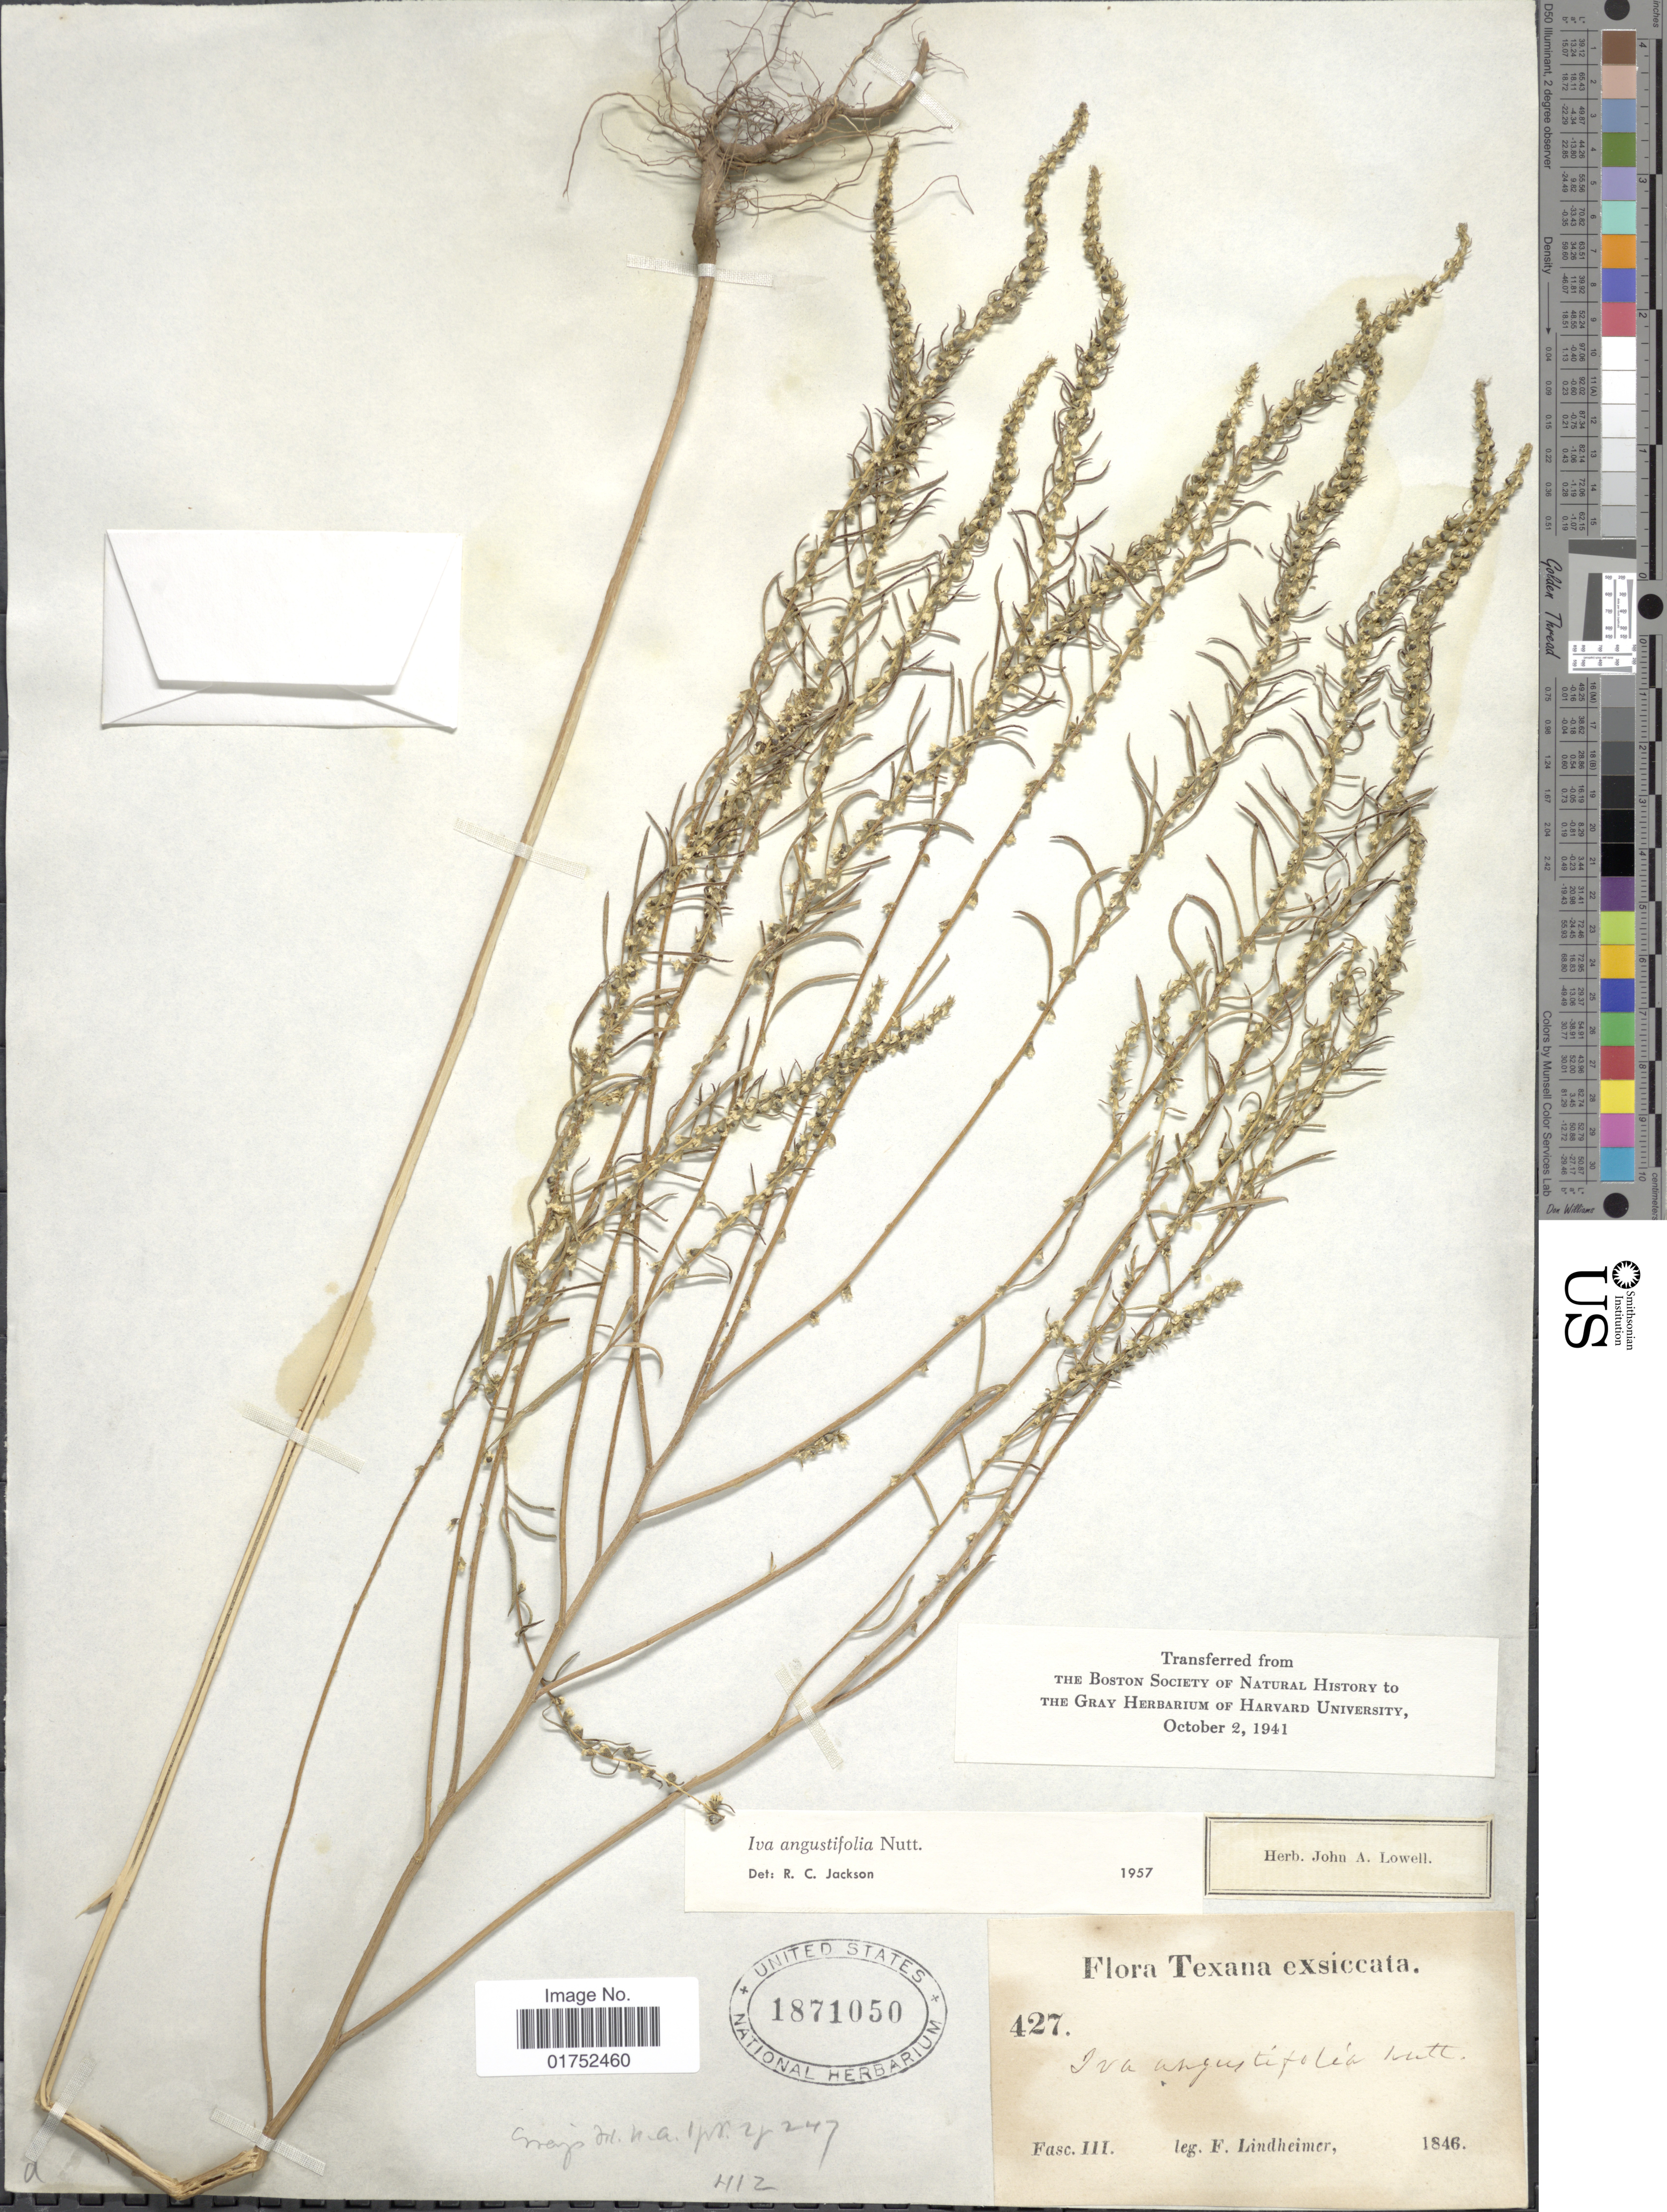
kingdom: Plantae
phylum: Tracheophyta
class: Magnoliopsida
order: Asterales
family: Asteraceae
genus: Iva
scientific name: Iva angustifolia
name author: Nutt.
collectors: F. J. Lindheimer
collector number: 427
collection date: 1846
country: United States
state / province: Texas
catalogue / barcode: US 1871050